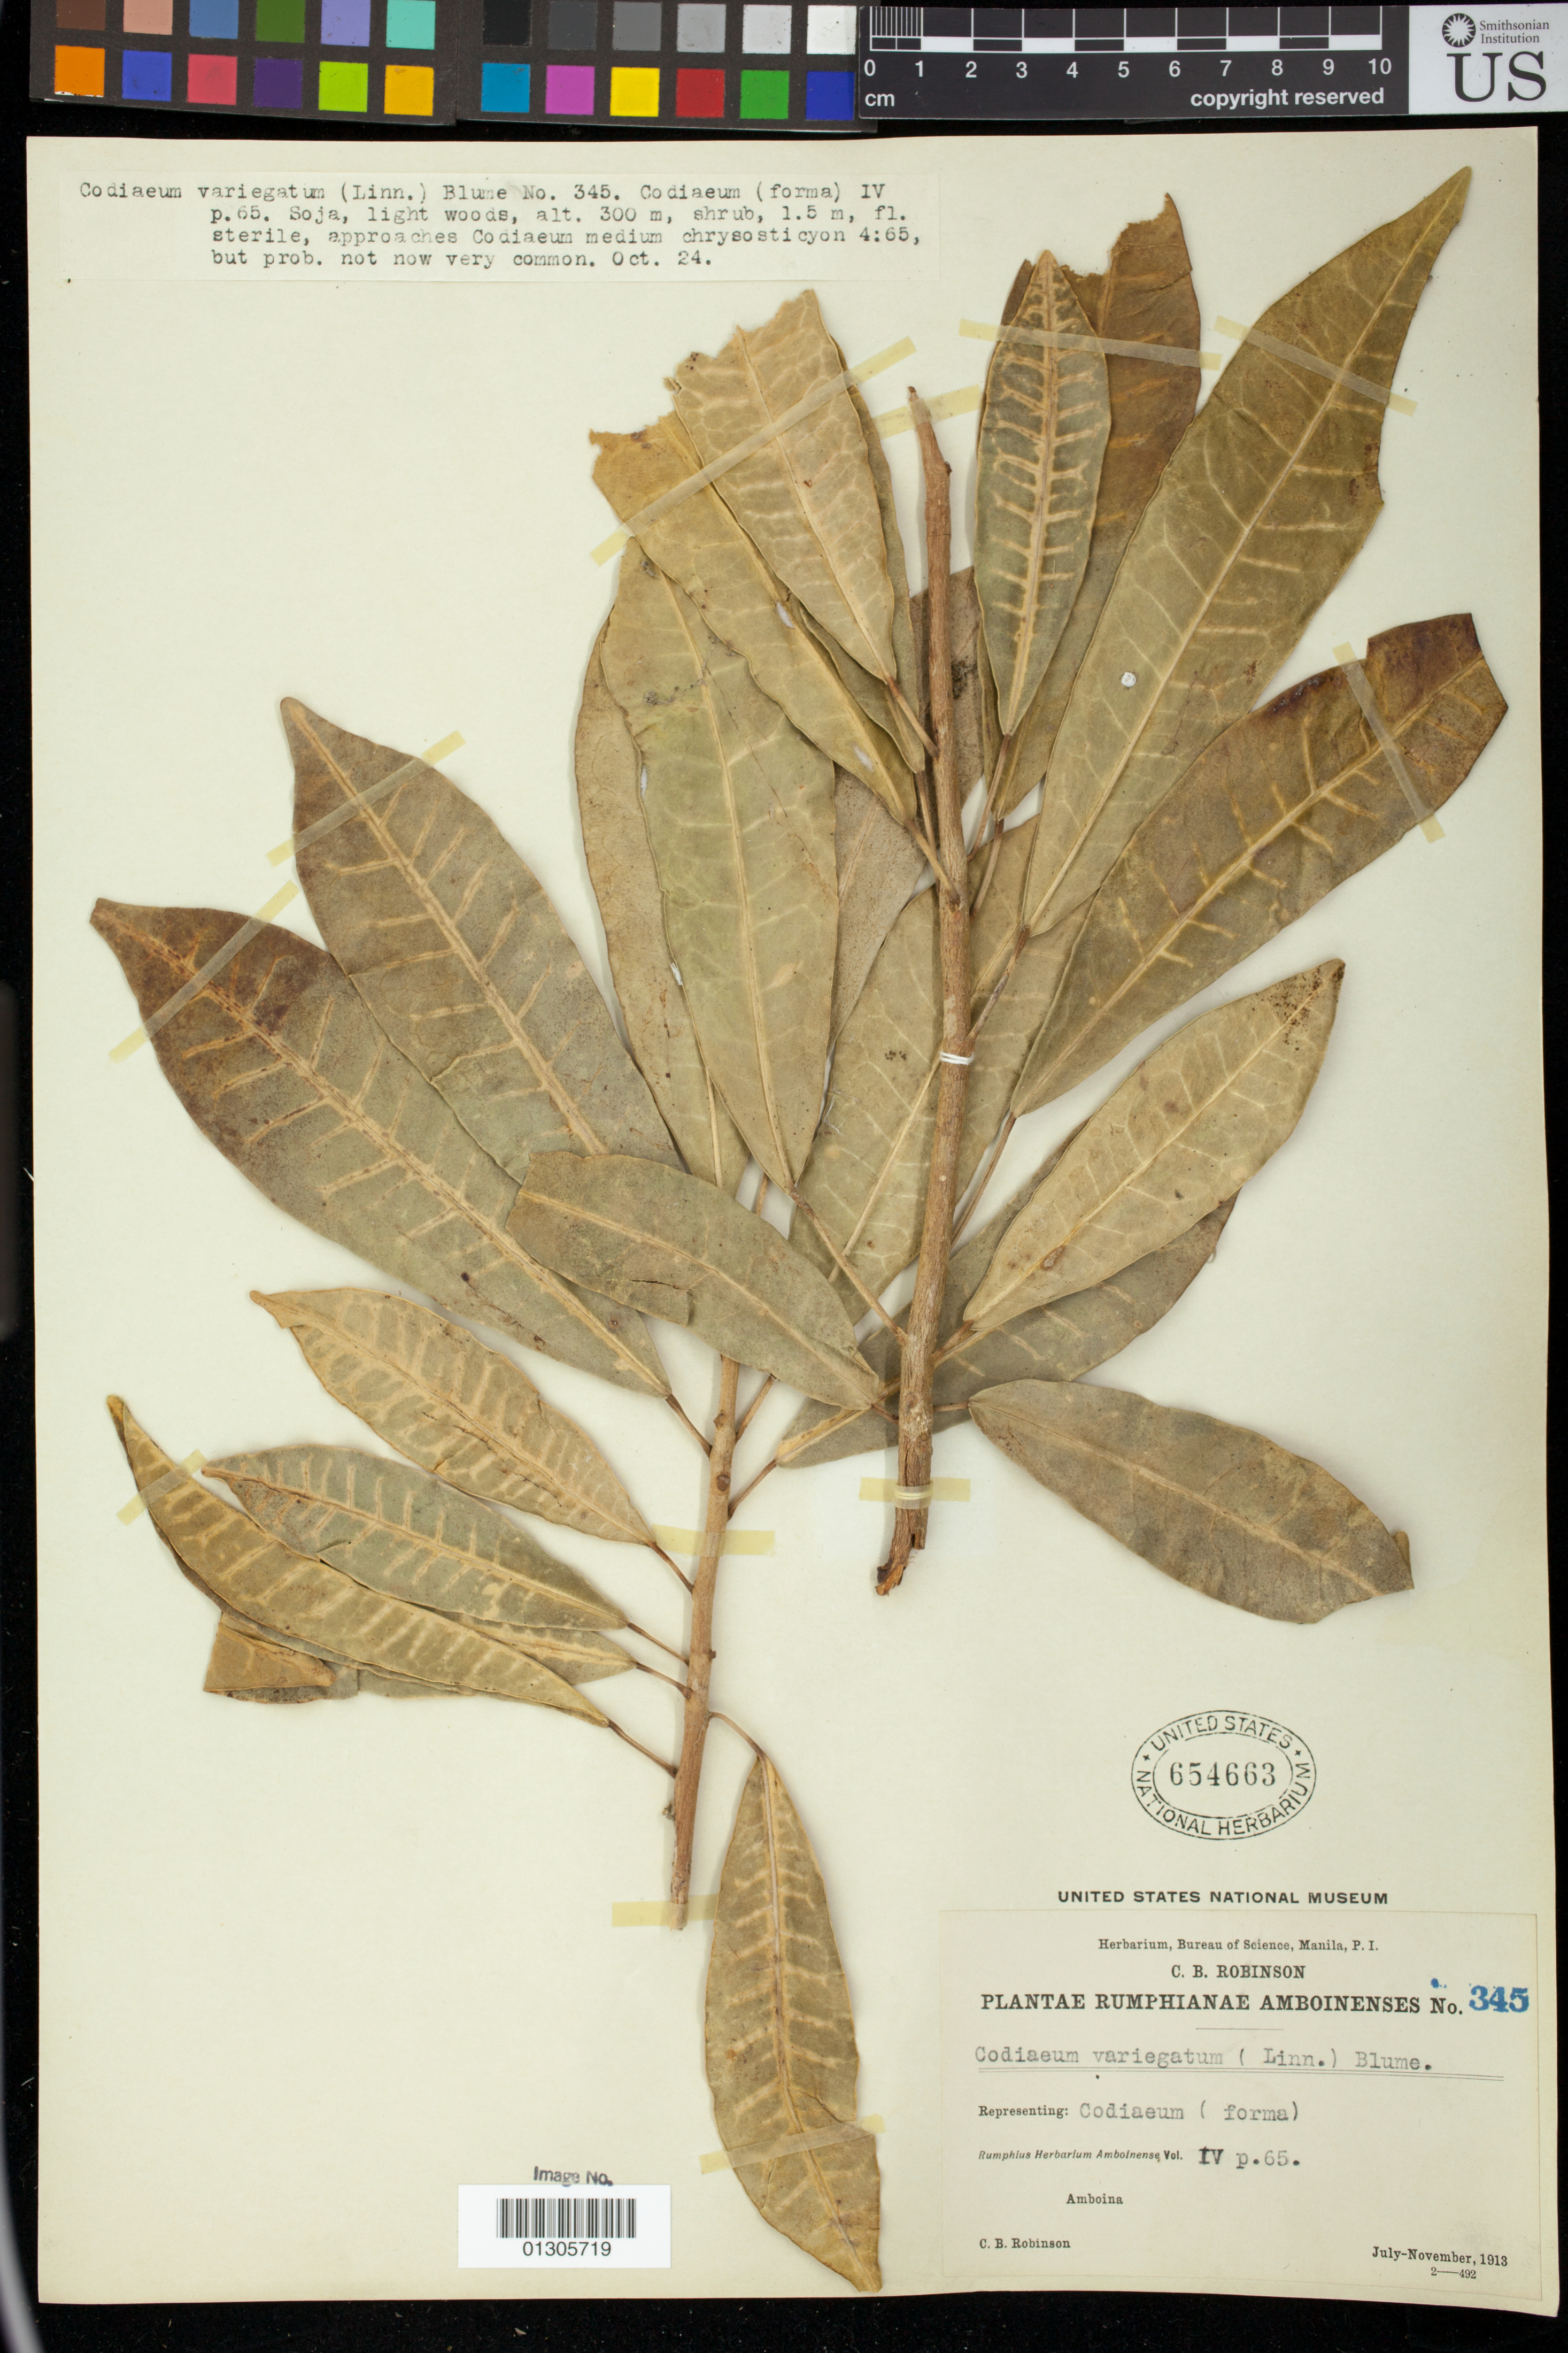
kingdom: Plantae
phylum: Tracheophyta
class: Magnoliopsida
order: Malpighiales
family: Euphorbiaceae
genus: Codiaeum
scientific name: Codiaeum variegatum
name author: (L.) Rumph. ex A. Juss.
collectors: C. Robinson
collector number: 345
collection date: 1913-07/1913-11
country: Indonesia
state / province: Maluku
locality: Amboina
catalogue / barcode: US 654663